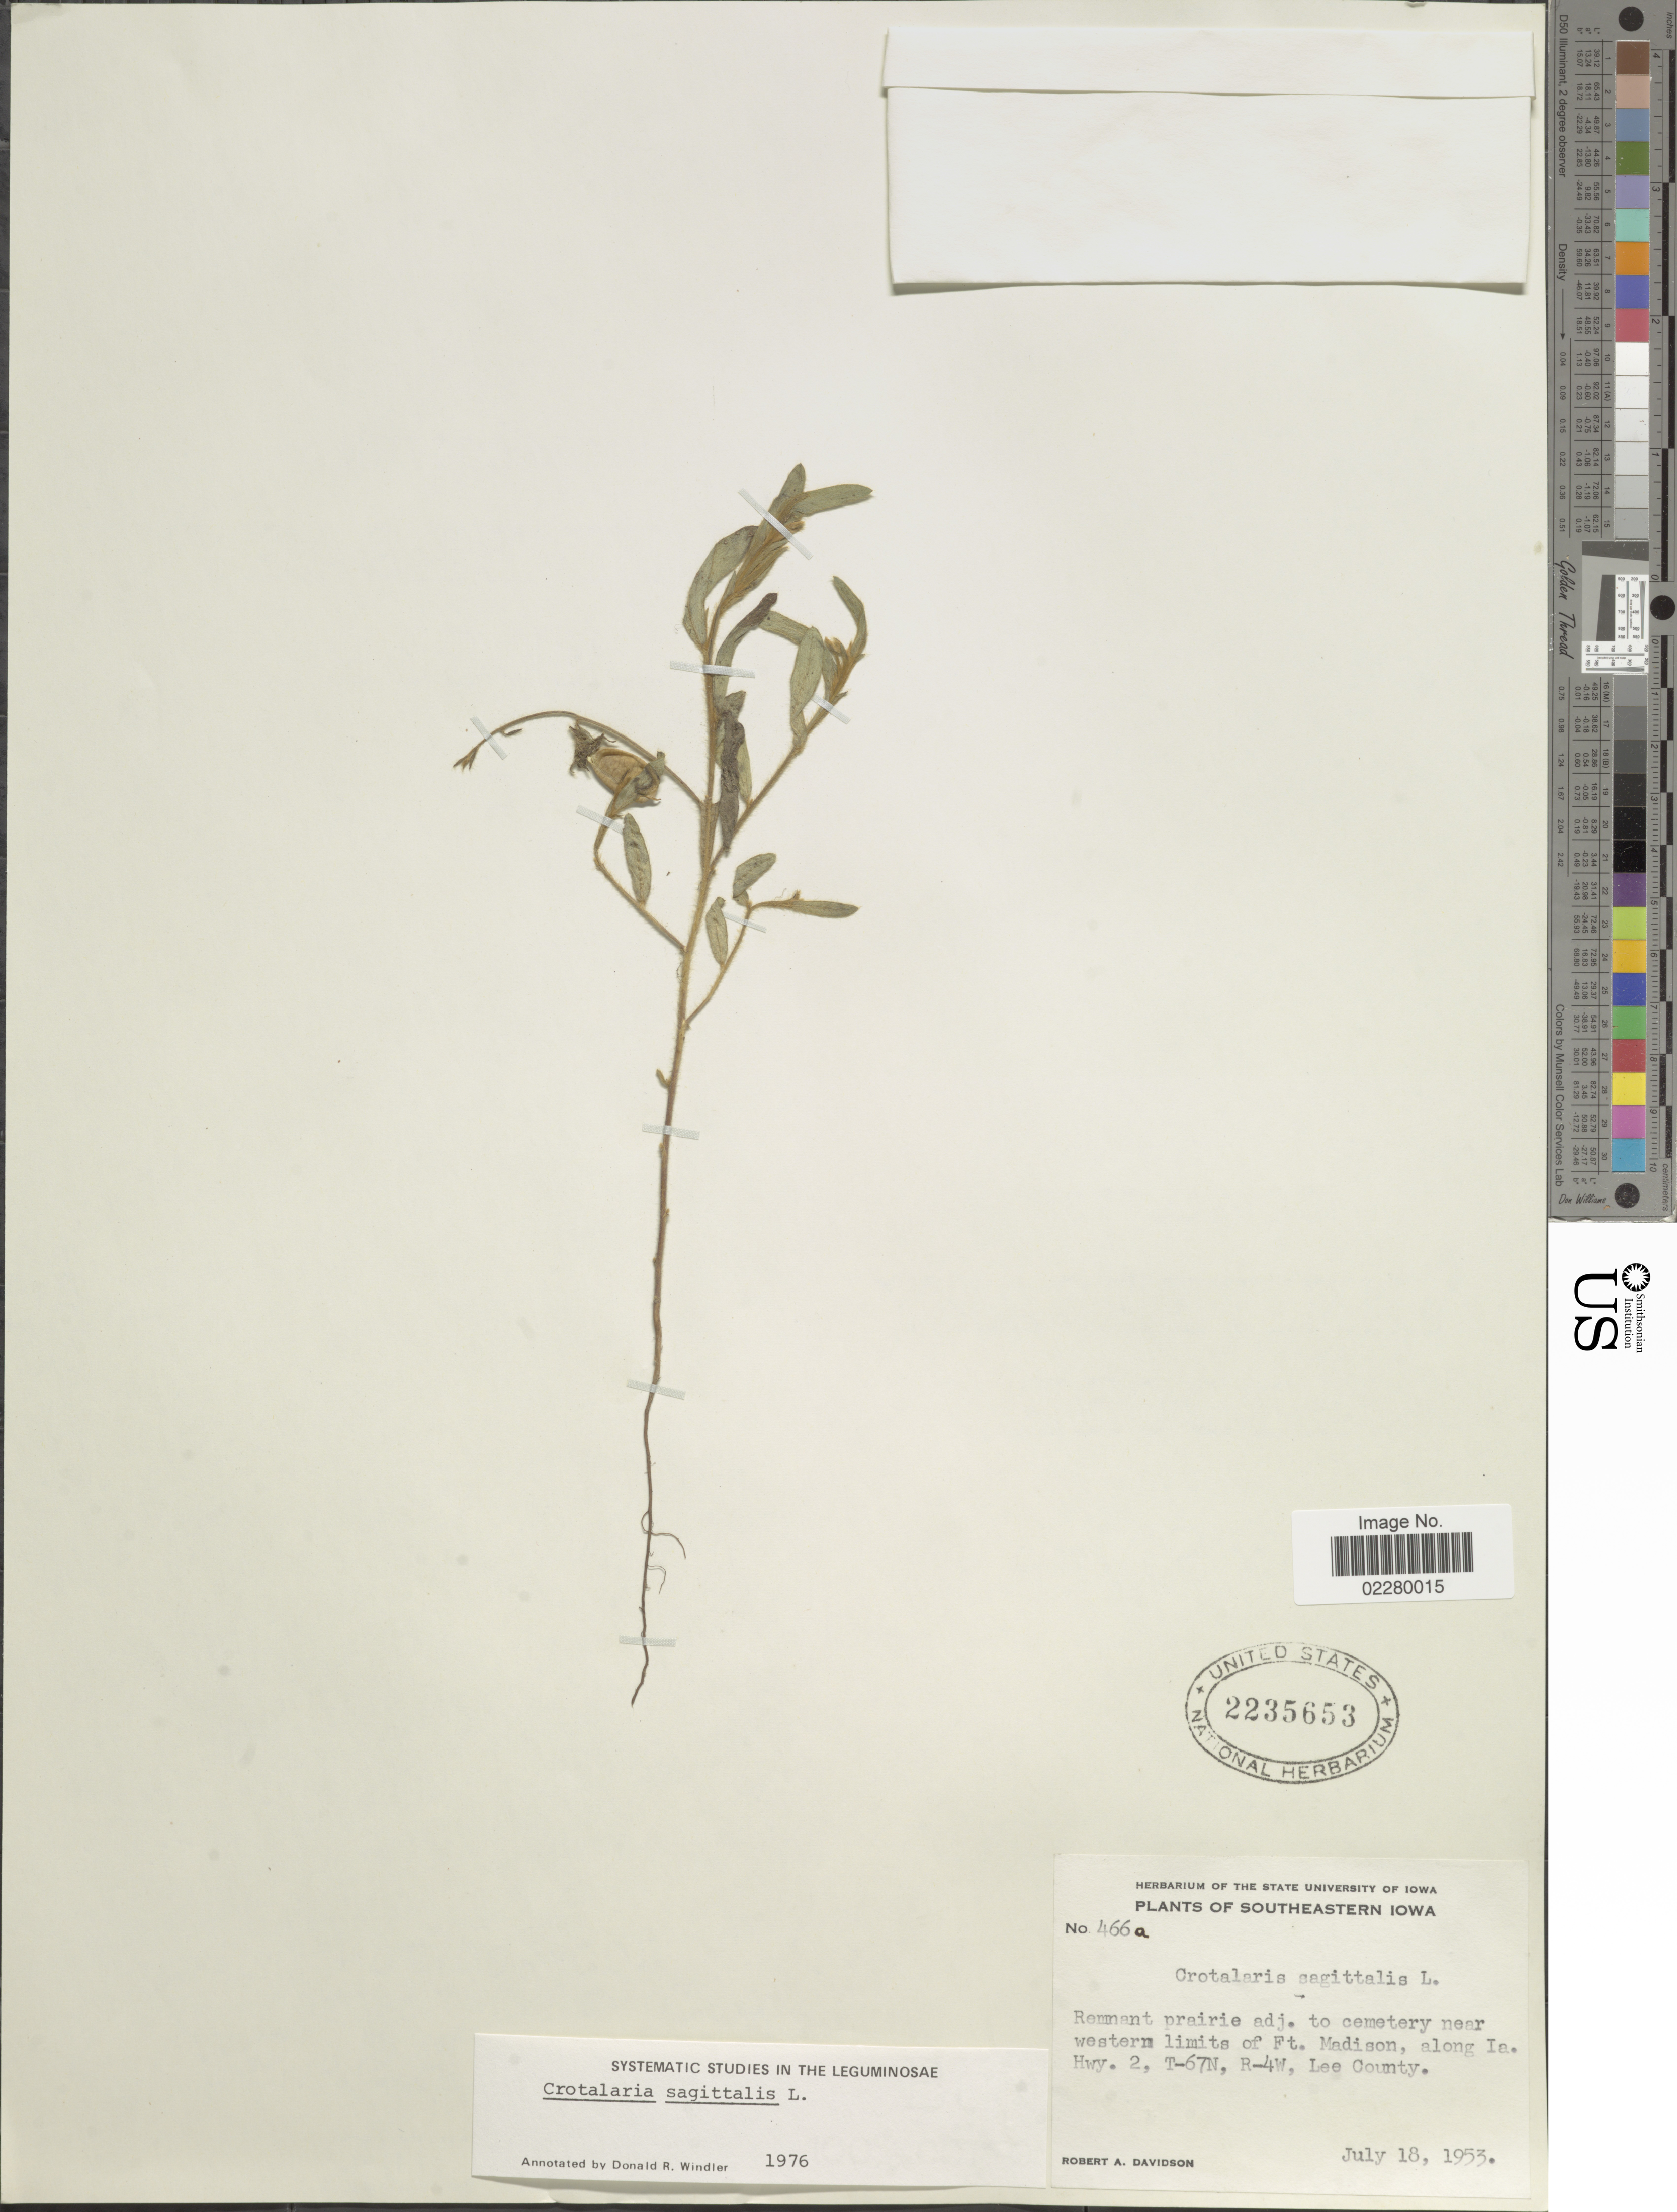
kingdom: Plantae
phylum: Tracheophyta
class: Magnoliopsida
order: Fabales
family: Fabaceae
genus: Crotalaria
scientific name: Crotalaria sagittalis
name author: L.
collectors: R. A. Davidson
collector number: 466a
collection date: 1953-07-18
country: United States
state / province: Iowa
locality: Southeastern Iowa. Remnant prairie adj. to cemetery near western limits of Ft. Madison, along Ia. Hwy. 2, T-67N, R-4W, Lee County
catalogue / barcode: US 2235653